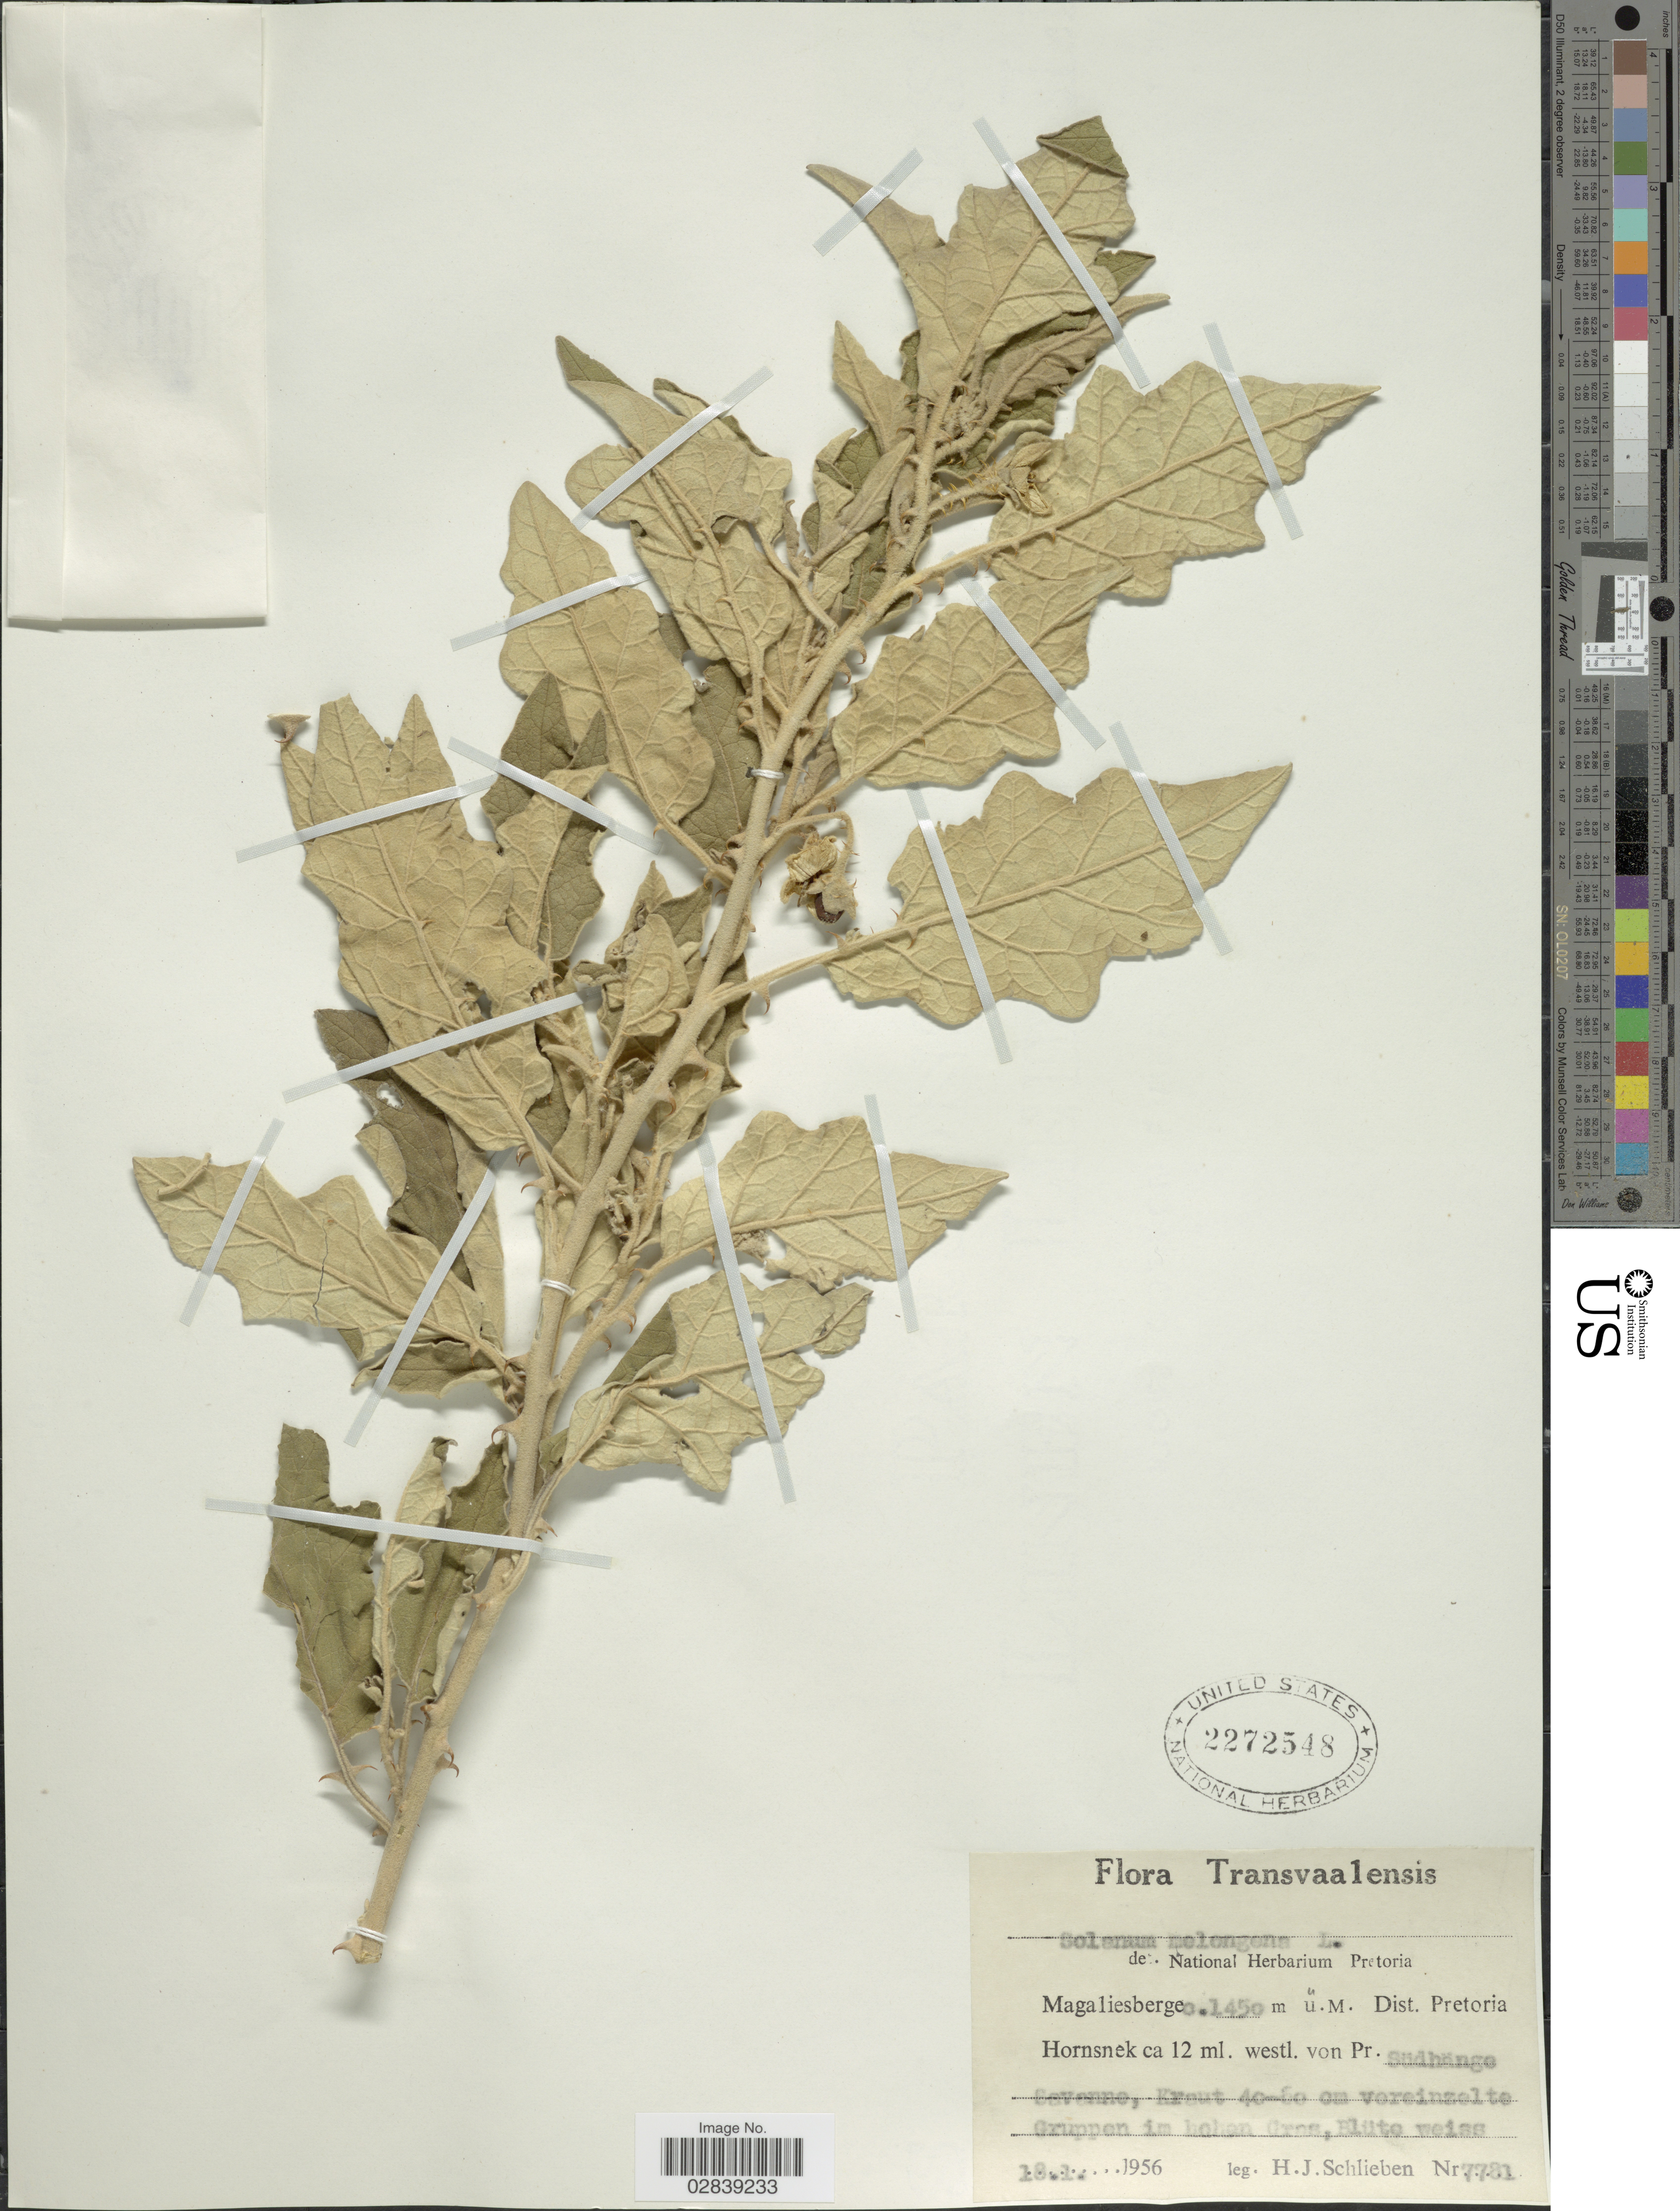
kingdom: Plantae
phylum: Tracheophyta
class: Magnoliopsida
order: Solanales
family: Solanaceae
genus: Solanum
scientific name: Solanum melongena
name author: L.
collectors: H. J. Schlieben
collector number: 7781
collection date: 1956-01-18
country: South Africa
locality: Transvaalensis, Magaliesberge, Dist. Pretoria, Hornsnek ca 12 ml. westl. von Pr. Südhänge.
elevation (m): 1450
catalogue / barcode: US 2272548